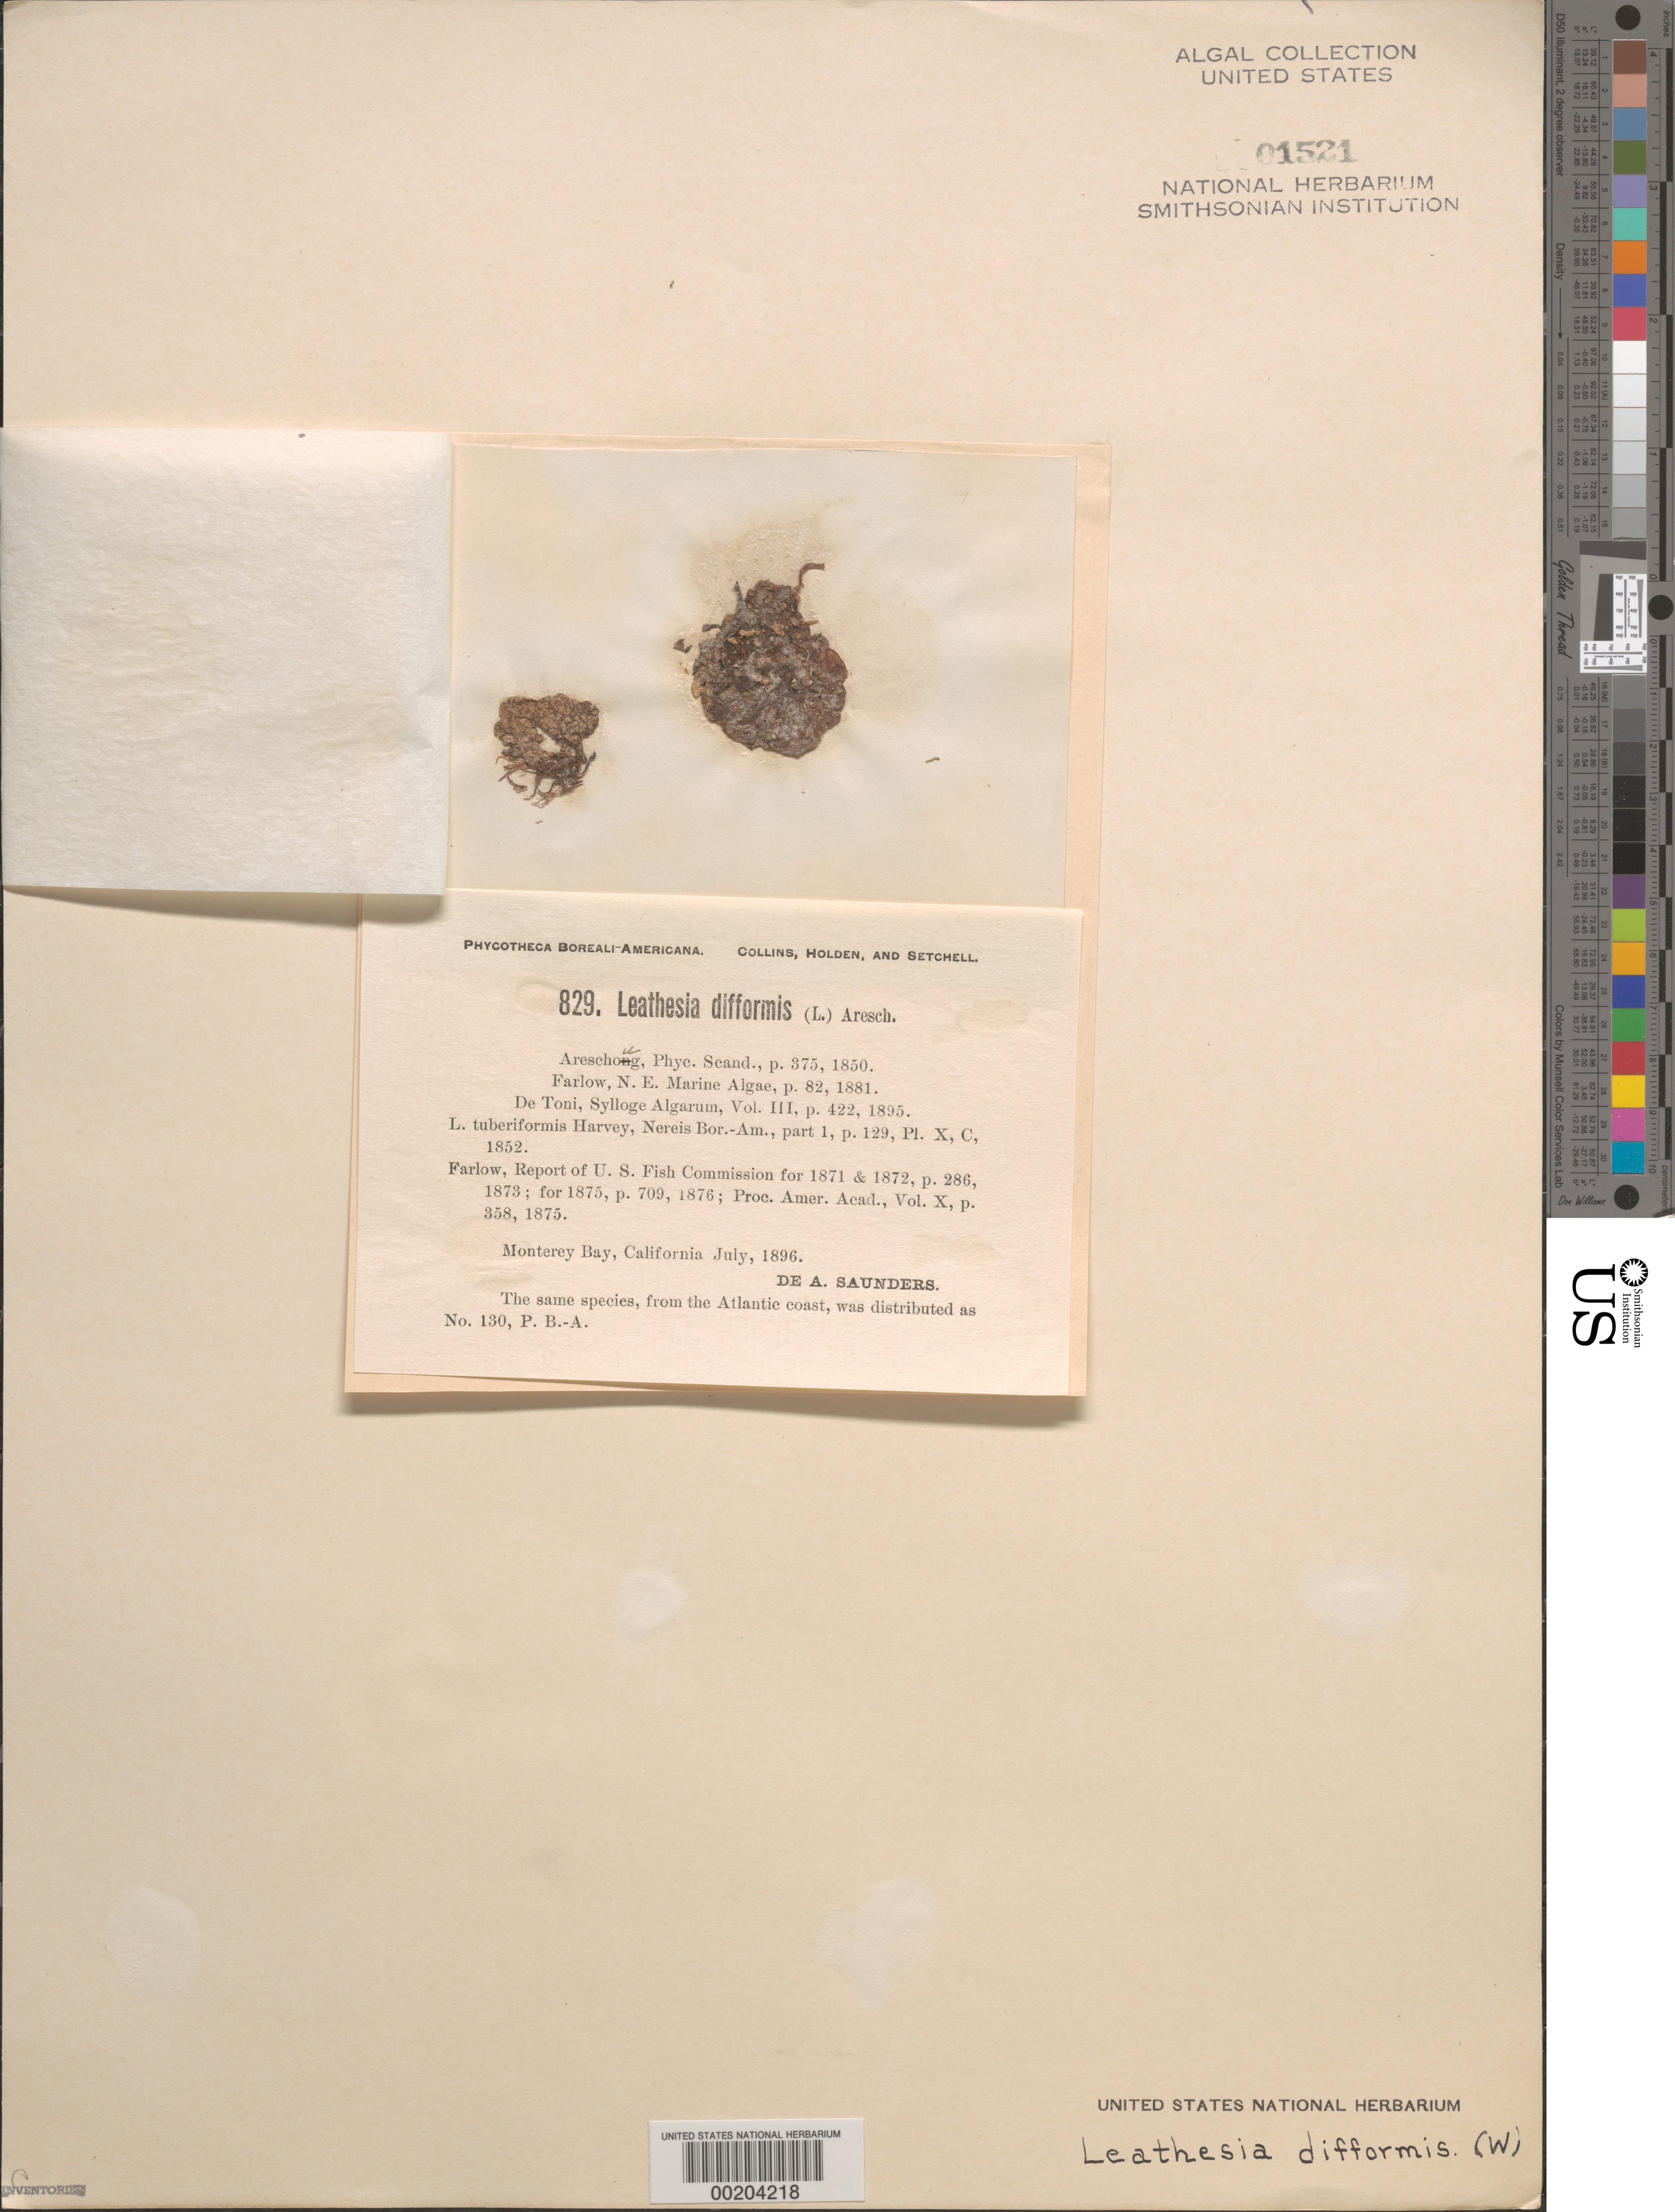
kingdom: Chromista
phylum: Ochrophyta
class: Phaeophyceae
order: Ectocarpales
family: Chordariaceae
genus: Leathesia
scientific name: Leathesia difformis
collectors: D. Saunders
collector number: PB-A 829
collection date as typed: Jul 1896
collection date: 1896-07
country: United States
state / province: California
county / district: Monterey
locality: Monterey Bay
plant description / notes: Collins, Holden & Setchell, Phycotheca Boreali-Americana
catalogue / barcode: US 1521